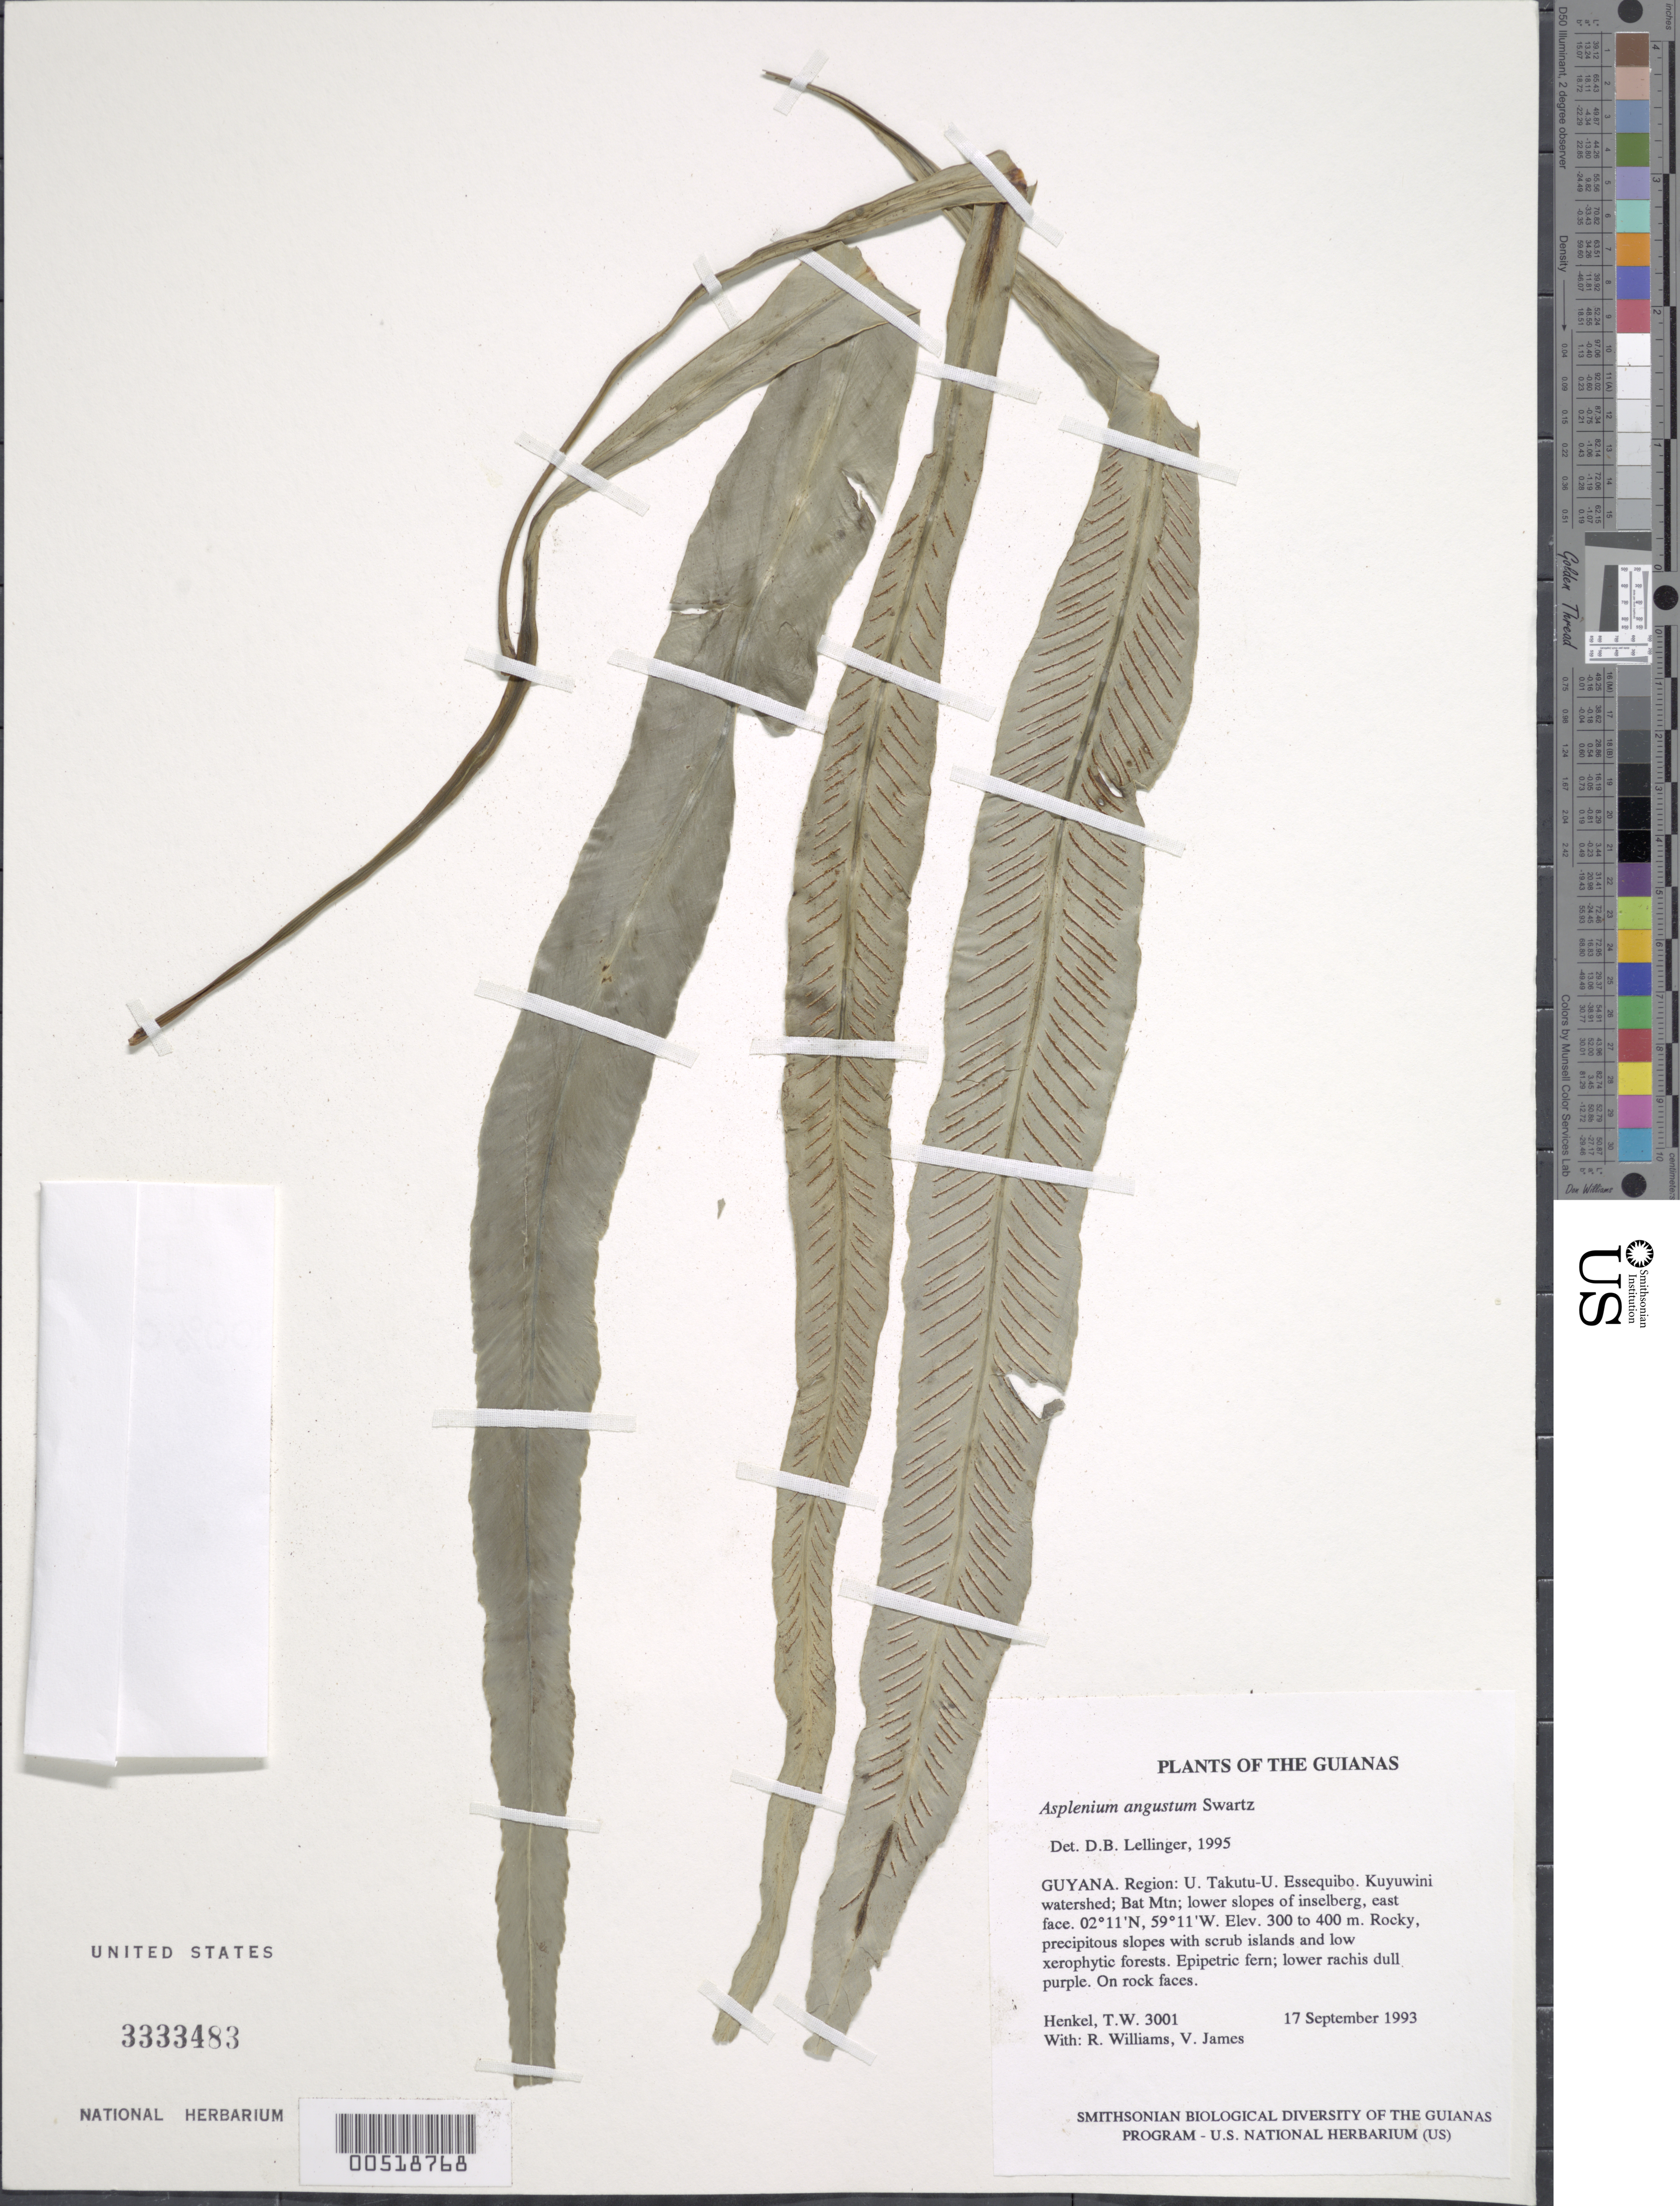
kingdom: Plantae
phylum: Tracheophyta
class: Polypodiopsida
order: Polypodiales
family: Aspleniaceae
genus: Asplenium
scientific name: Asplenium angustum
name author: Sw.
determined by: Lellinger, David B., (BOT), Smithsonian Institution - National Museum of Natural History (UNITED STATES)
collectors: T. Henkel, R. Williams & V. James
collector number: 3001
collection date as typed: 17 September 1993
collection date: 1993-09-17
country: Guyana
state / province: U. Takutu-U. Essequibo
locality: Kuyuwini watershed; Bat Mtn; lower slopes of inselberg, east face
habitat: Rocky, precipitous slopes with scrub islands and low xerophytic forests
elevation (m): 300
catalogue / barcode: US 3333483